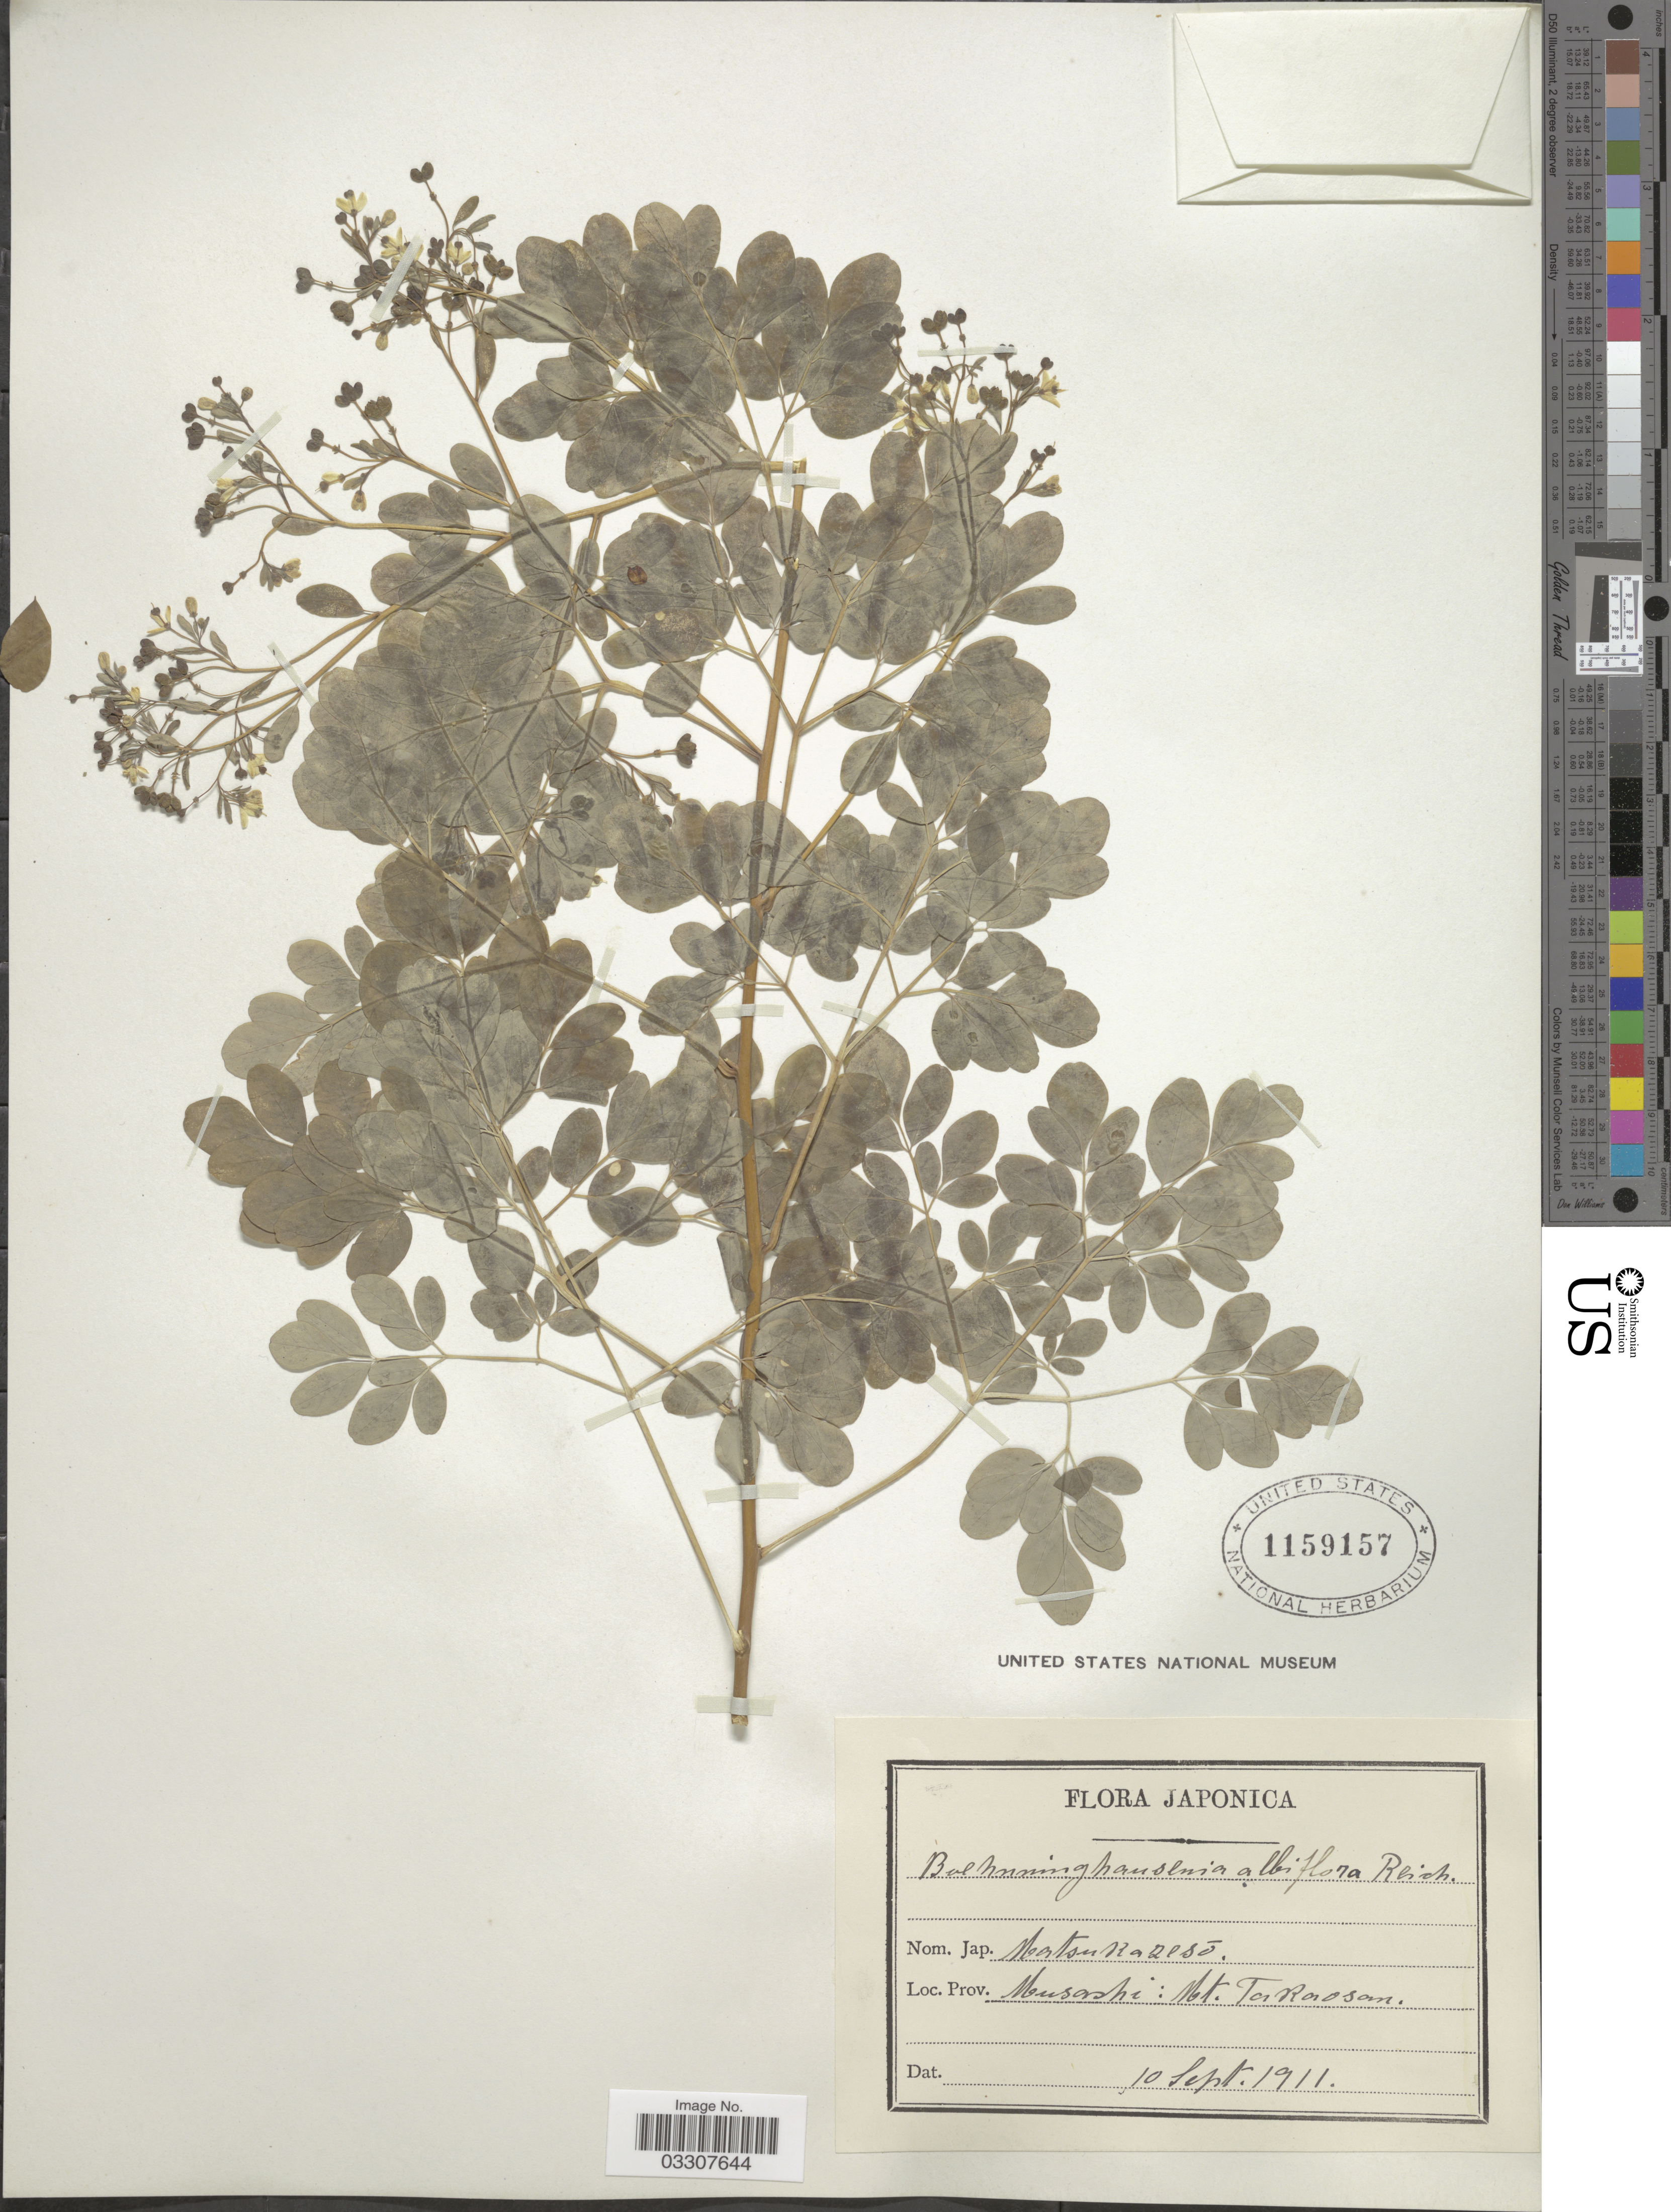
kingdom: Plantae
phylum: Tracheophyta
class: Magnoliopsida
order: Sapindales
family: Rutaceae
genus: Boenninghausenia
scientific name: Boenninghausenia albiflora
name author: (Hook.) Meisn.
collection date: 1911-09-10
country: Japan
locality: Prov. Musashi: Mt. Takaosan.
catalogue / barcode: US 1159157